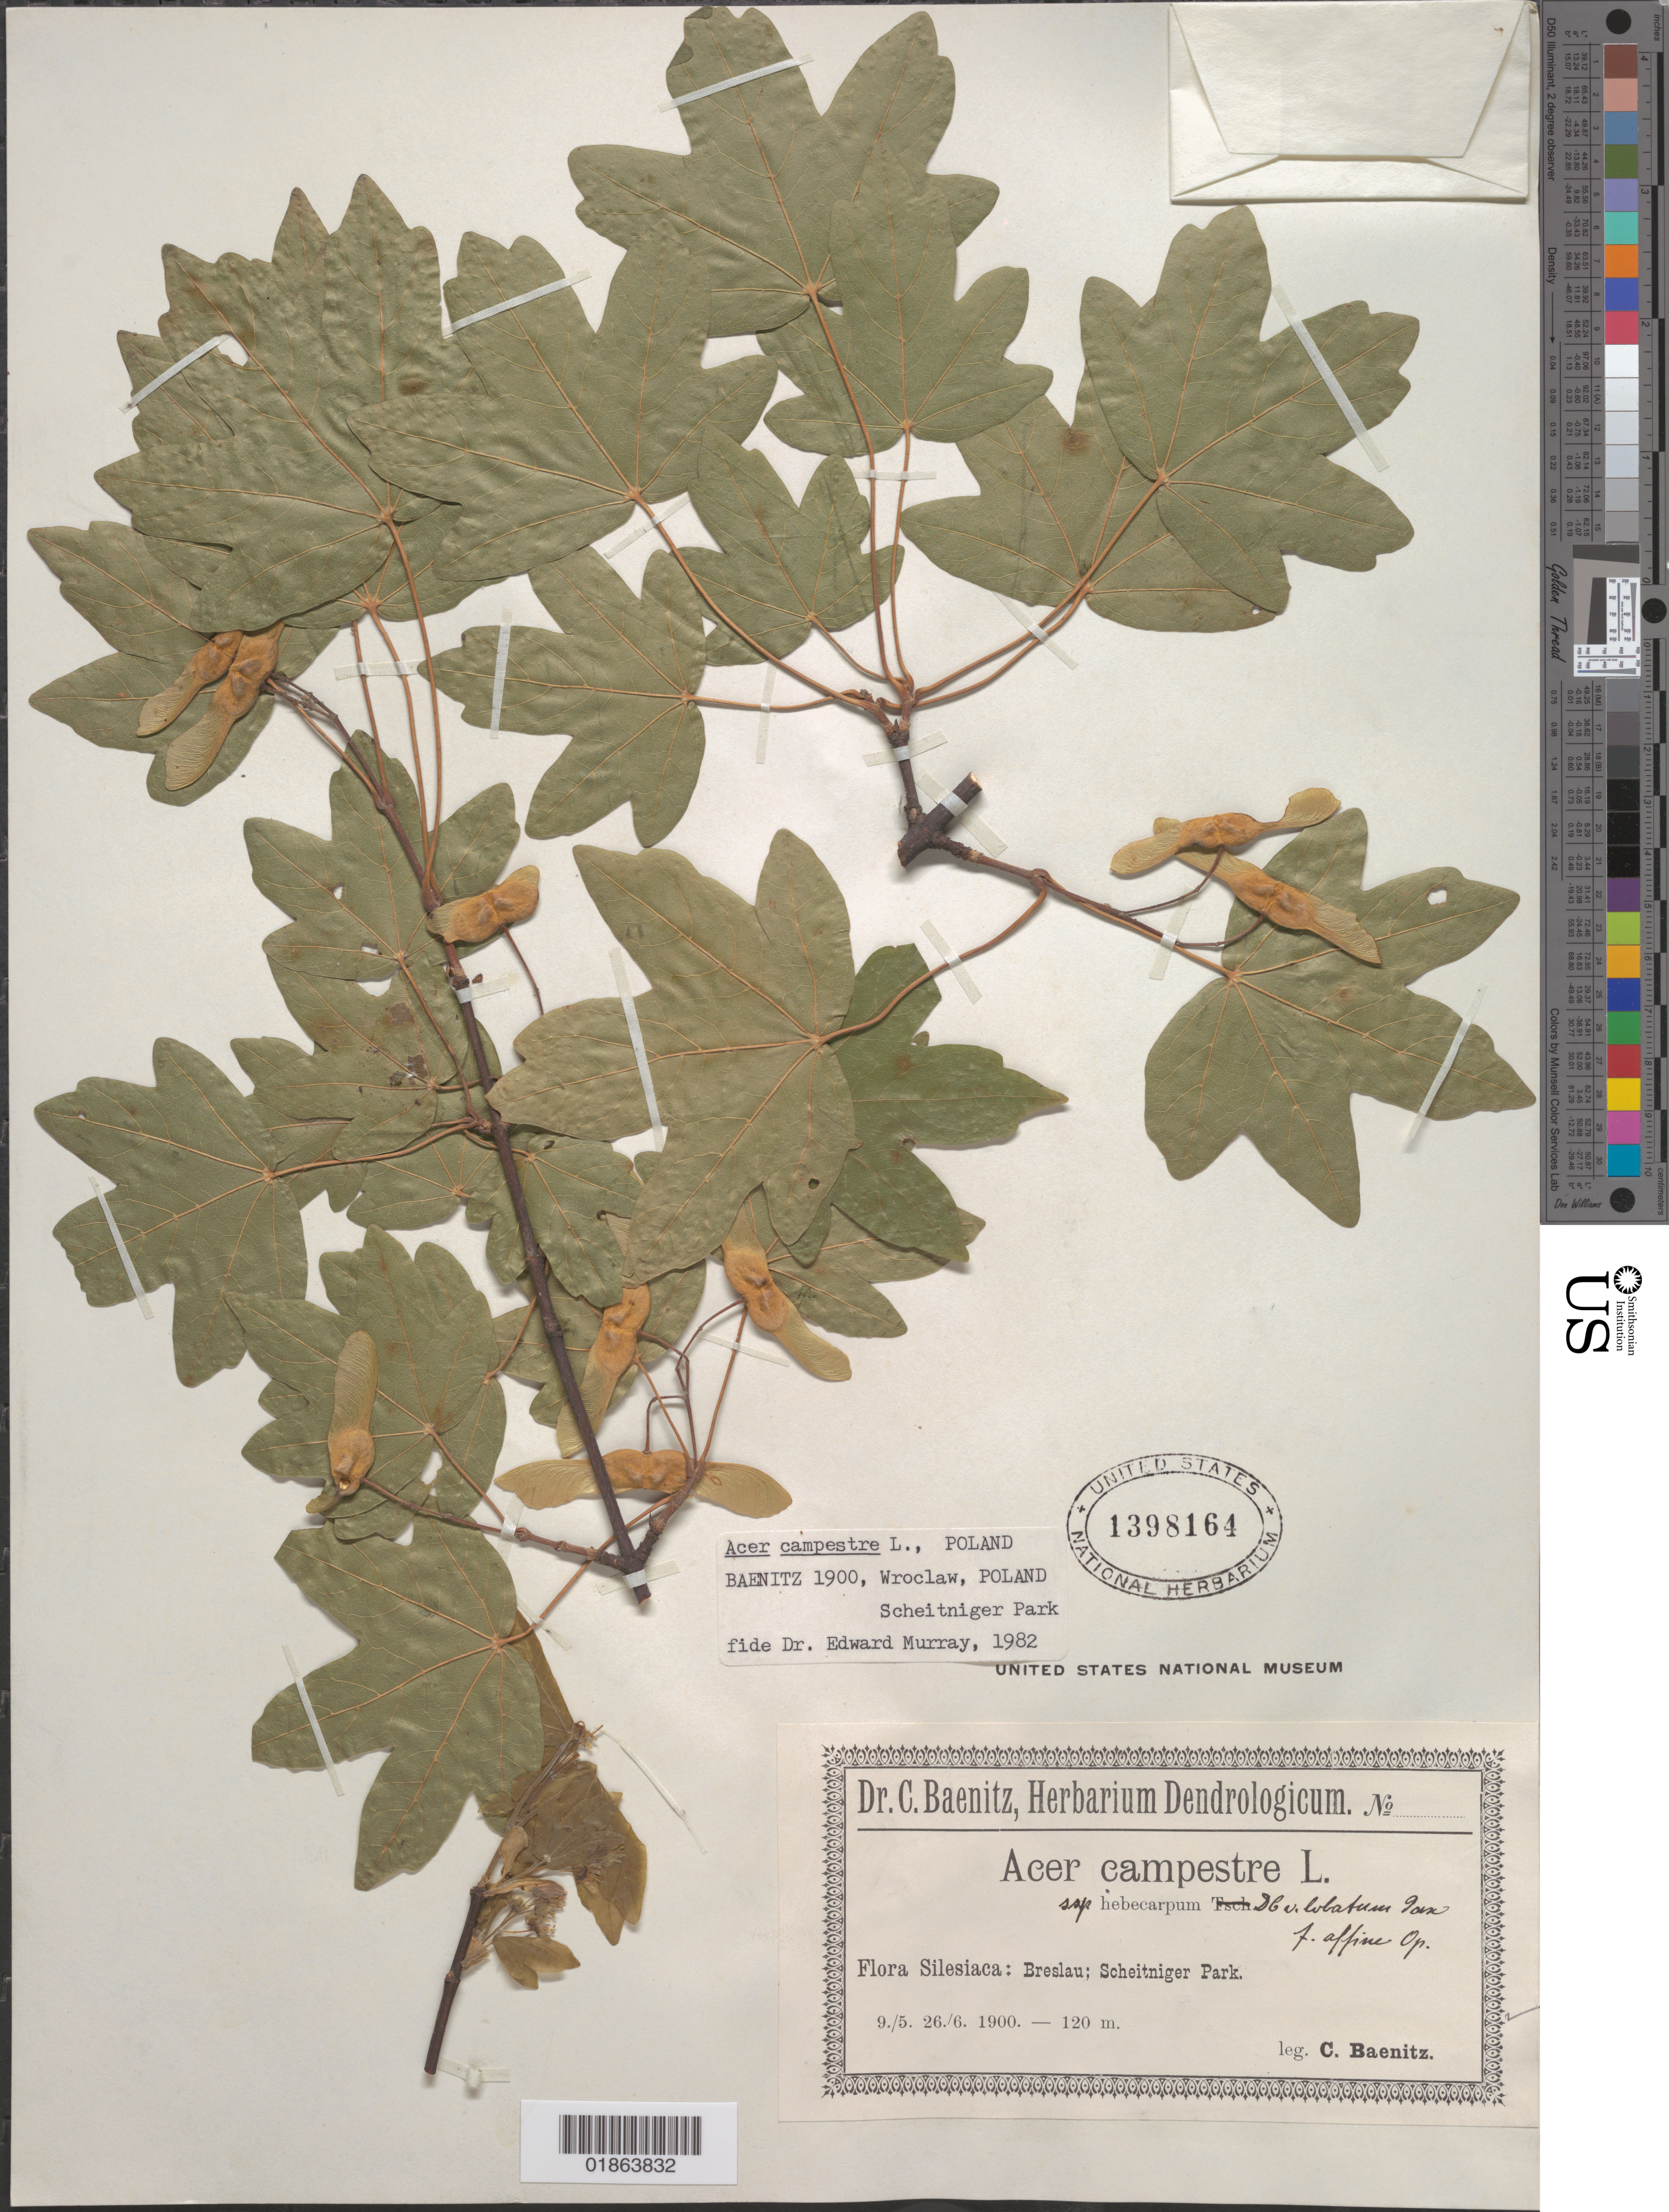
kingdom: Plantae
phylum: Tracheophyta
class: Magnoliopsida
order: Sapindales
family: Sapindaceae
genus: Acer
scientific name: Acer campestre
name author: L.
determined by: Murray, Edward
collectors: C. G. Baenitz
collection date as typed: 9/5. 26/6. 1900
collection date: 1900-05-09,1900-06-26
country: Poland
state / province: Dolnoslaskie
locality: Flora Silesiaca: Breslau; Scheitniger Park [Silesia: Wroclaw]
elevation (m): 120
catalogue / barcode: US 1398164